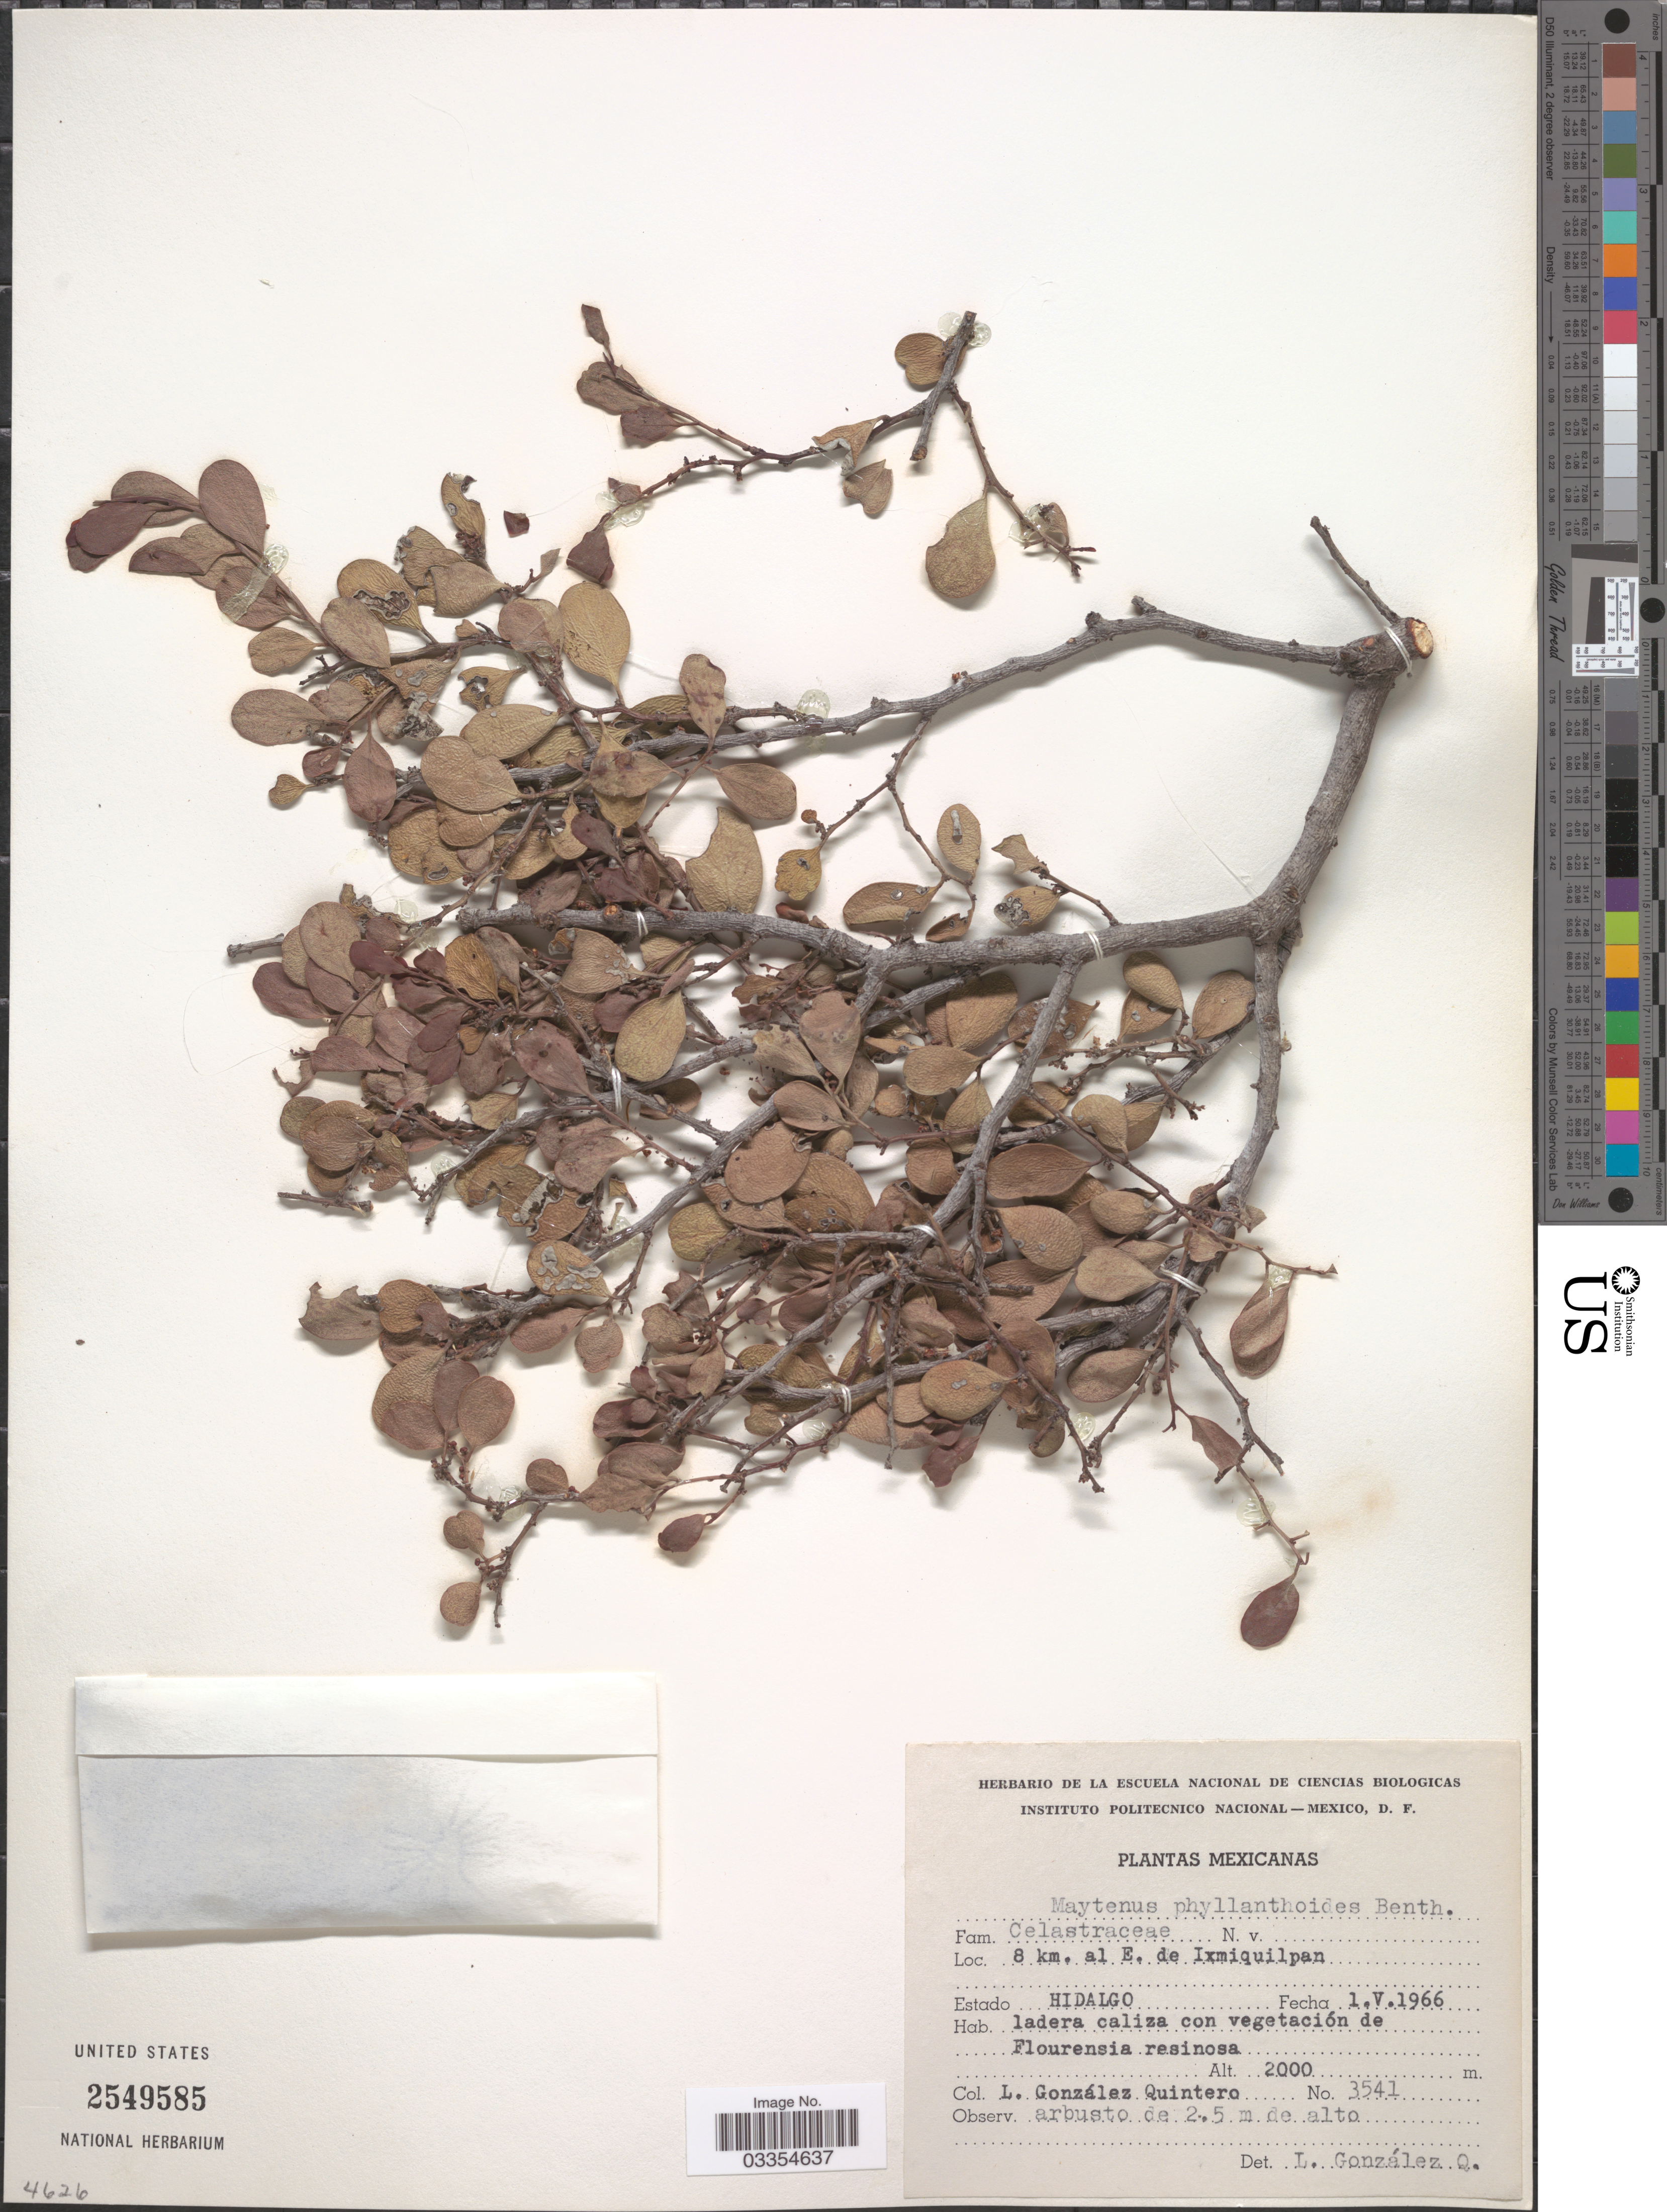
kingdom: Plantae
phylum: Tracheophyta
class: Magnoliopsida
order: Celastrales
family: Celastraceae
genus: Tricerma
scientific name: Tricerma phyllanthoides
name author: (Benth.) Lundell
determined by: Strong, Mark T., (BOT), Smithsonian Institution - National Museum of Natural History (UNITED STATES)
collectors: L. González Quintero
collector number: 3541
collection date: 1966-05-01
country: Mexico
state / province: Hidalgo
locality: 8 km. al E. de Ixmiquilpan.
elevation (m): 2000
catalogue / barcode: US 2549585